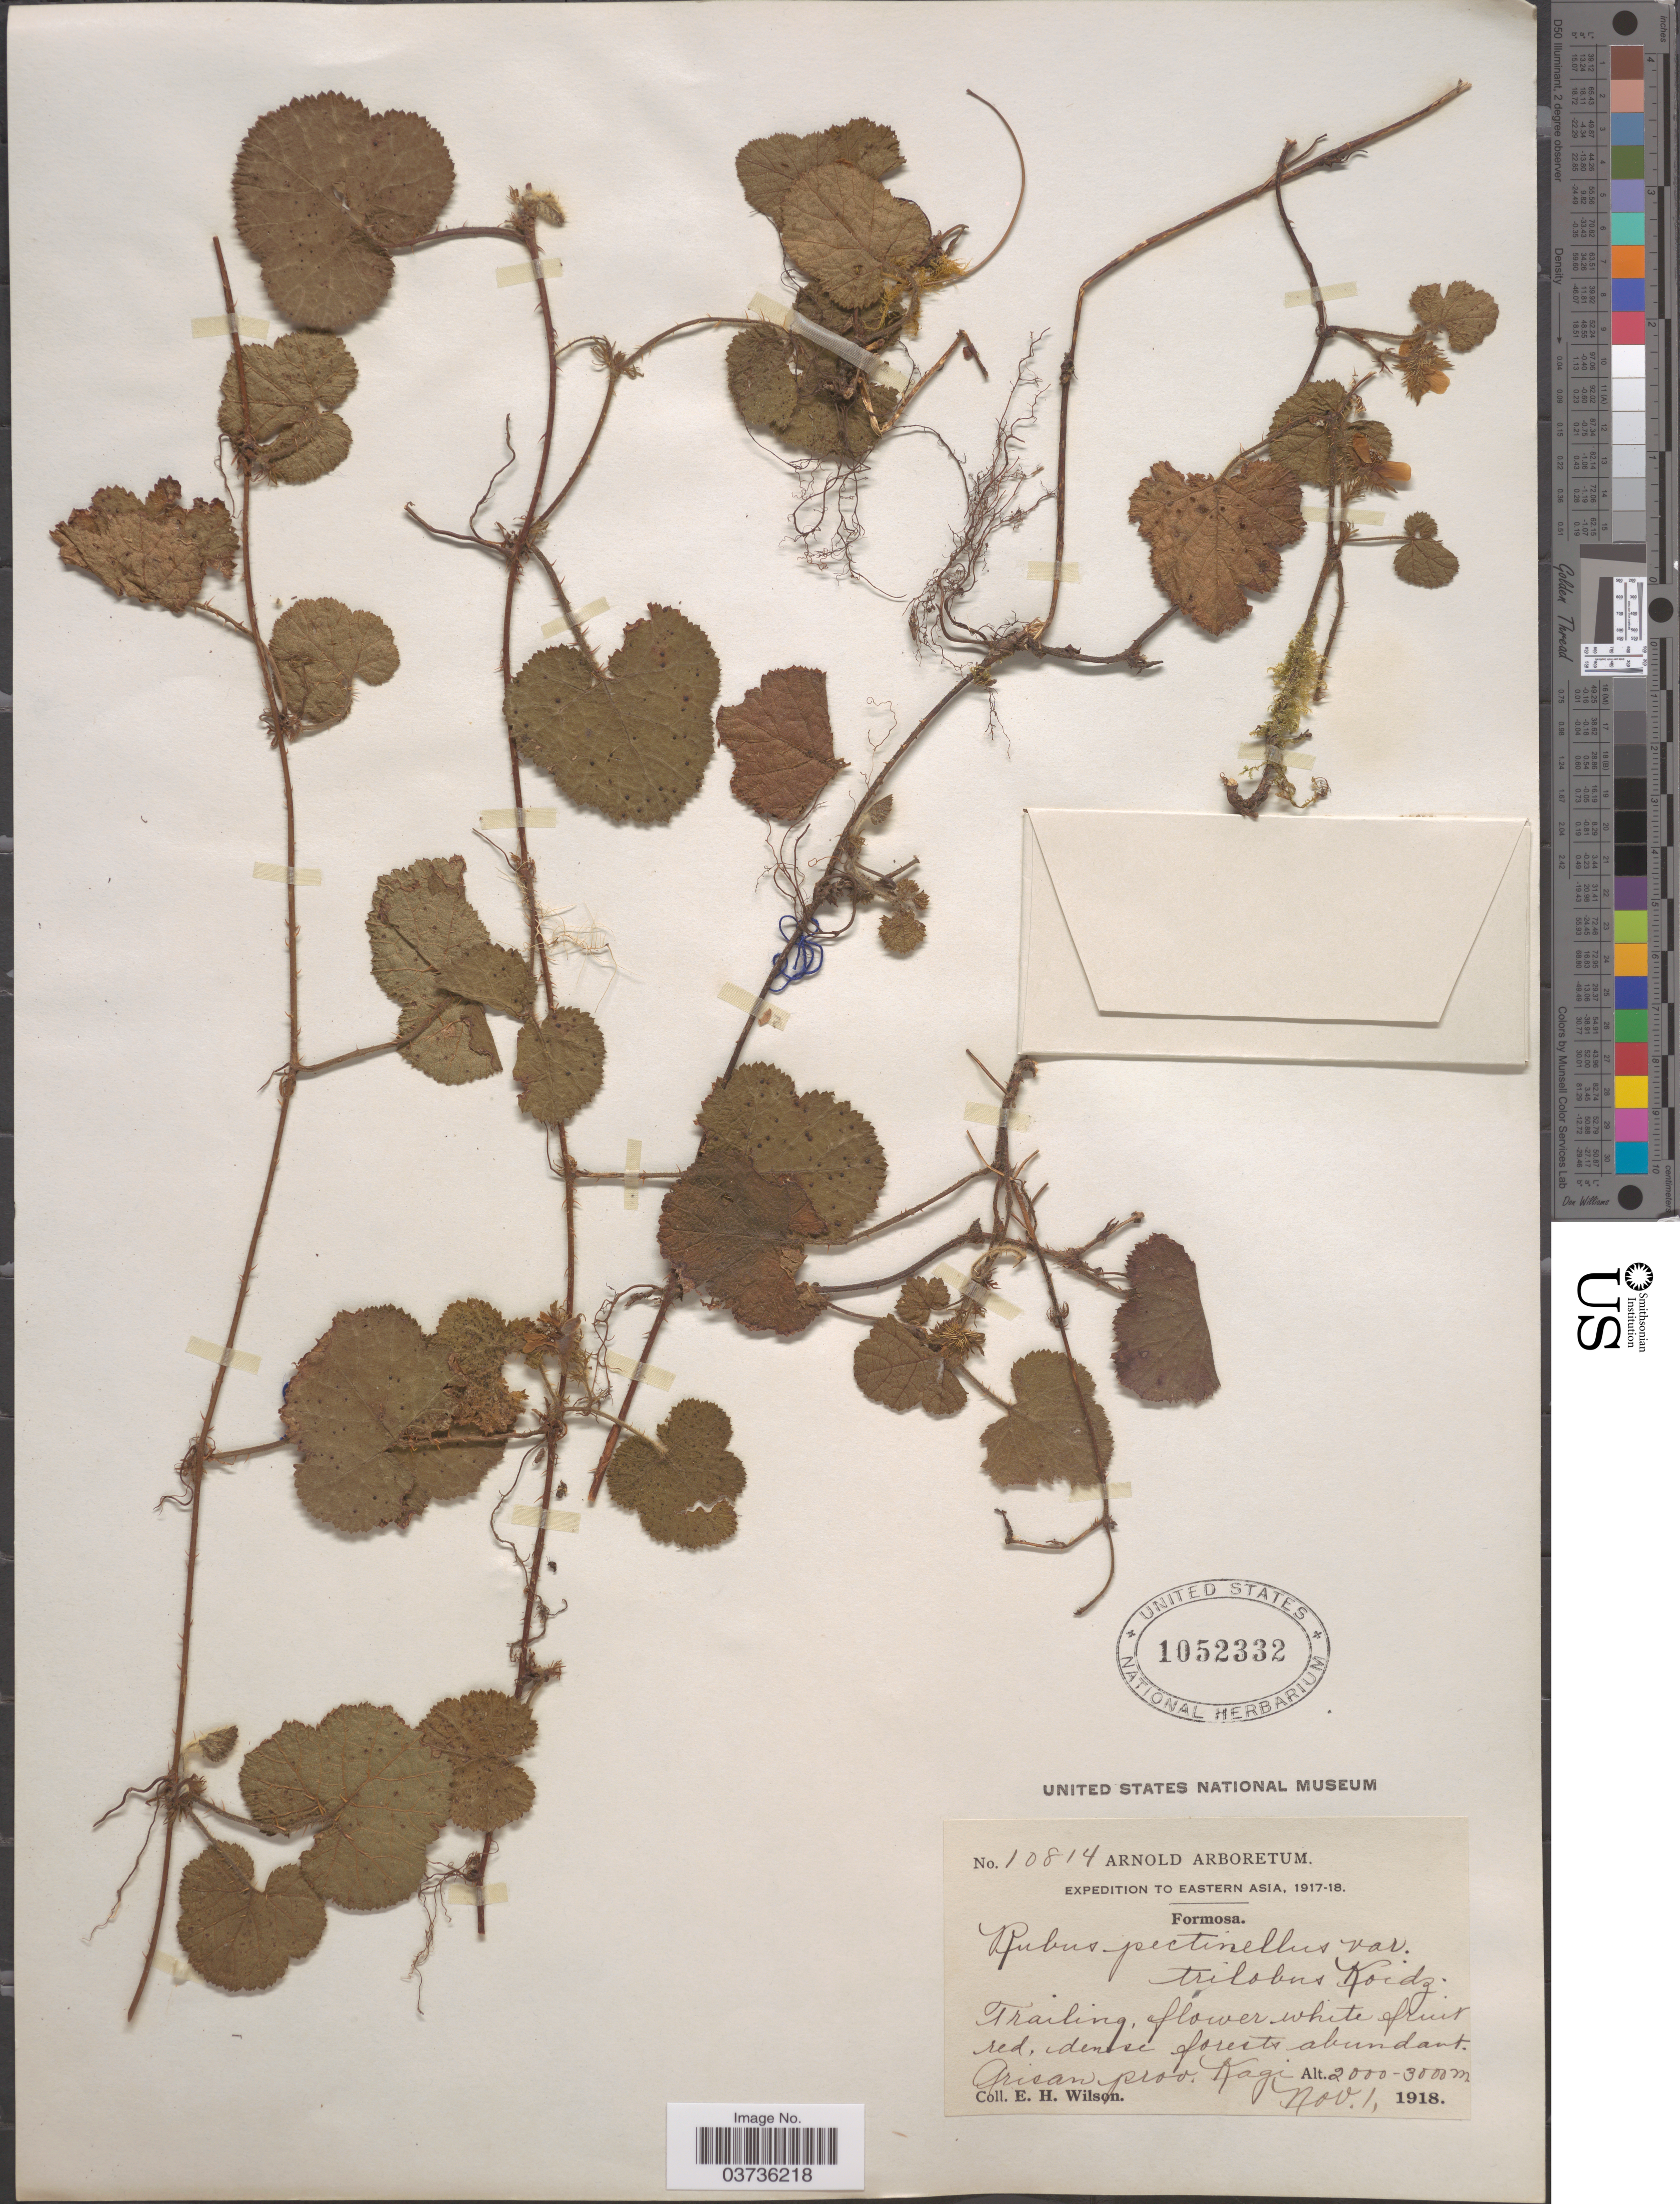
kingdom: Plantae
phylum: Tracheophyta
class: Magnoliopsida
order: Rosales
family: Rosaceae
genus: Rubus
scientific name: Rubus pectinellus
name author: Maxim.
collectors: E. Wilson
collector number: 10814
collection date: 1918-11-01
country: Taiwan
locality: Eastern Asia. Formosa. Arisan prov. Kagi.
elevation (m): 2000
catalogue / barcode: US 1052332